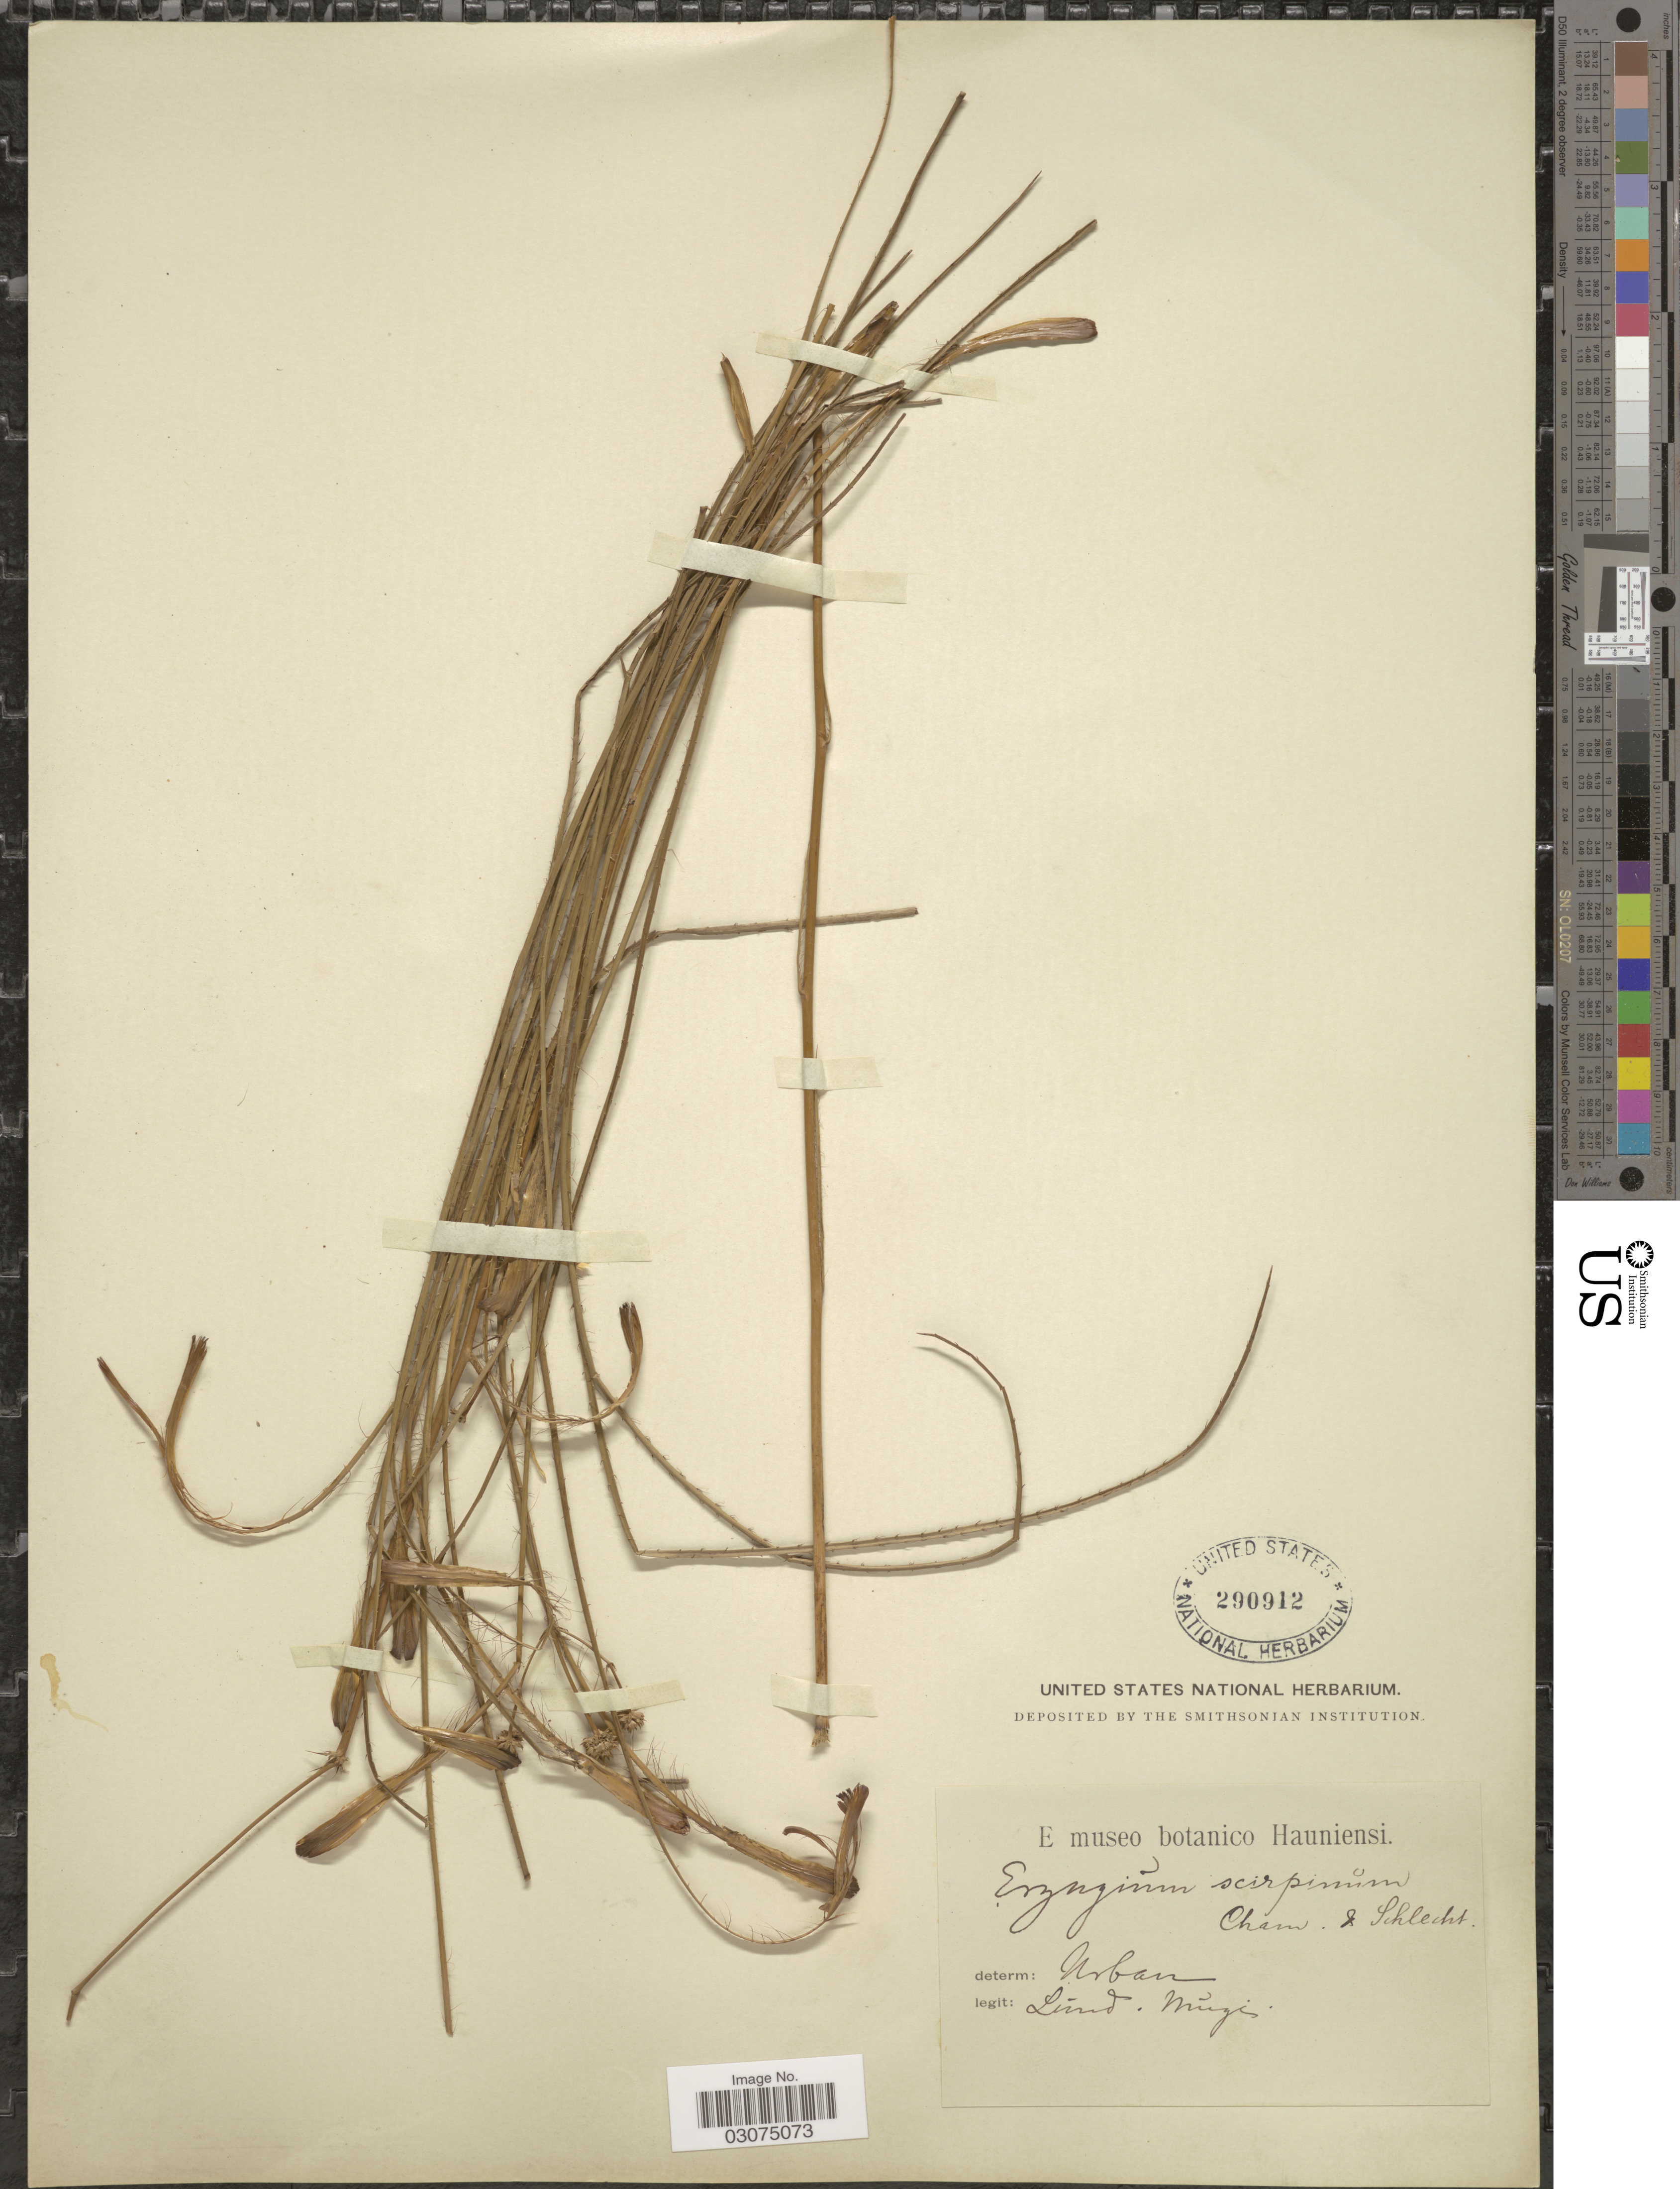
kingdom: Plantae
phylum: Tracheophyta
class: Magnoliopsida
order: Apiales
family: Apiaceae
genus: Eryngium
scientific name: Eryngium scirpinum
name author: Cham.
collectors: Lund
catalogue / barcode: US 290912